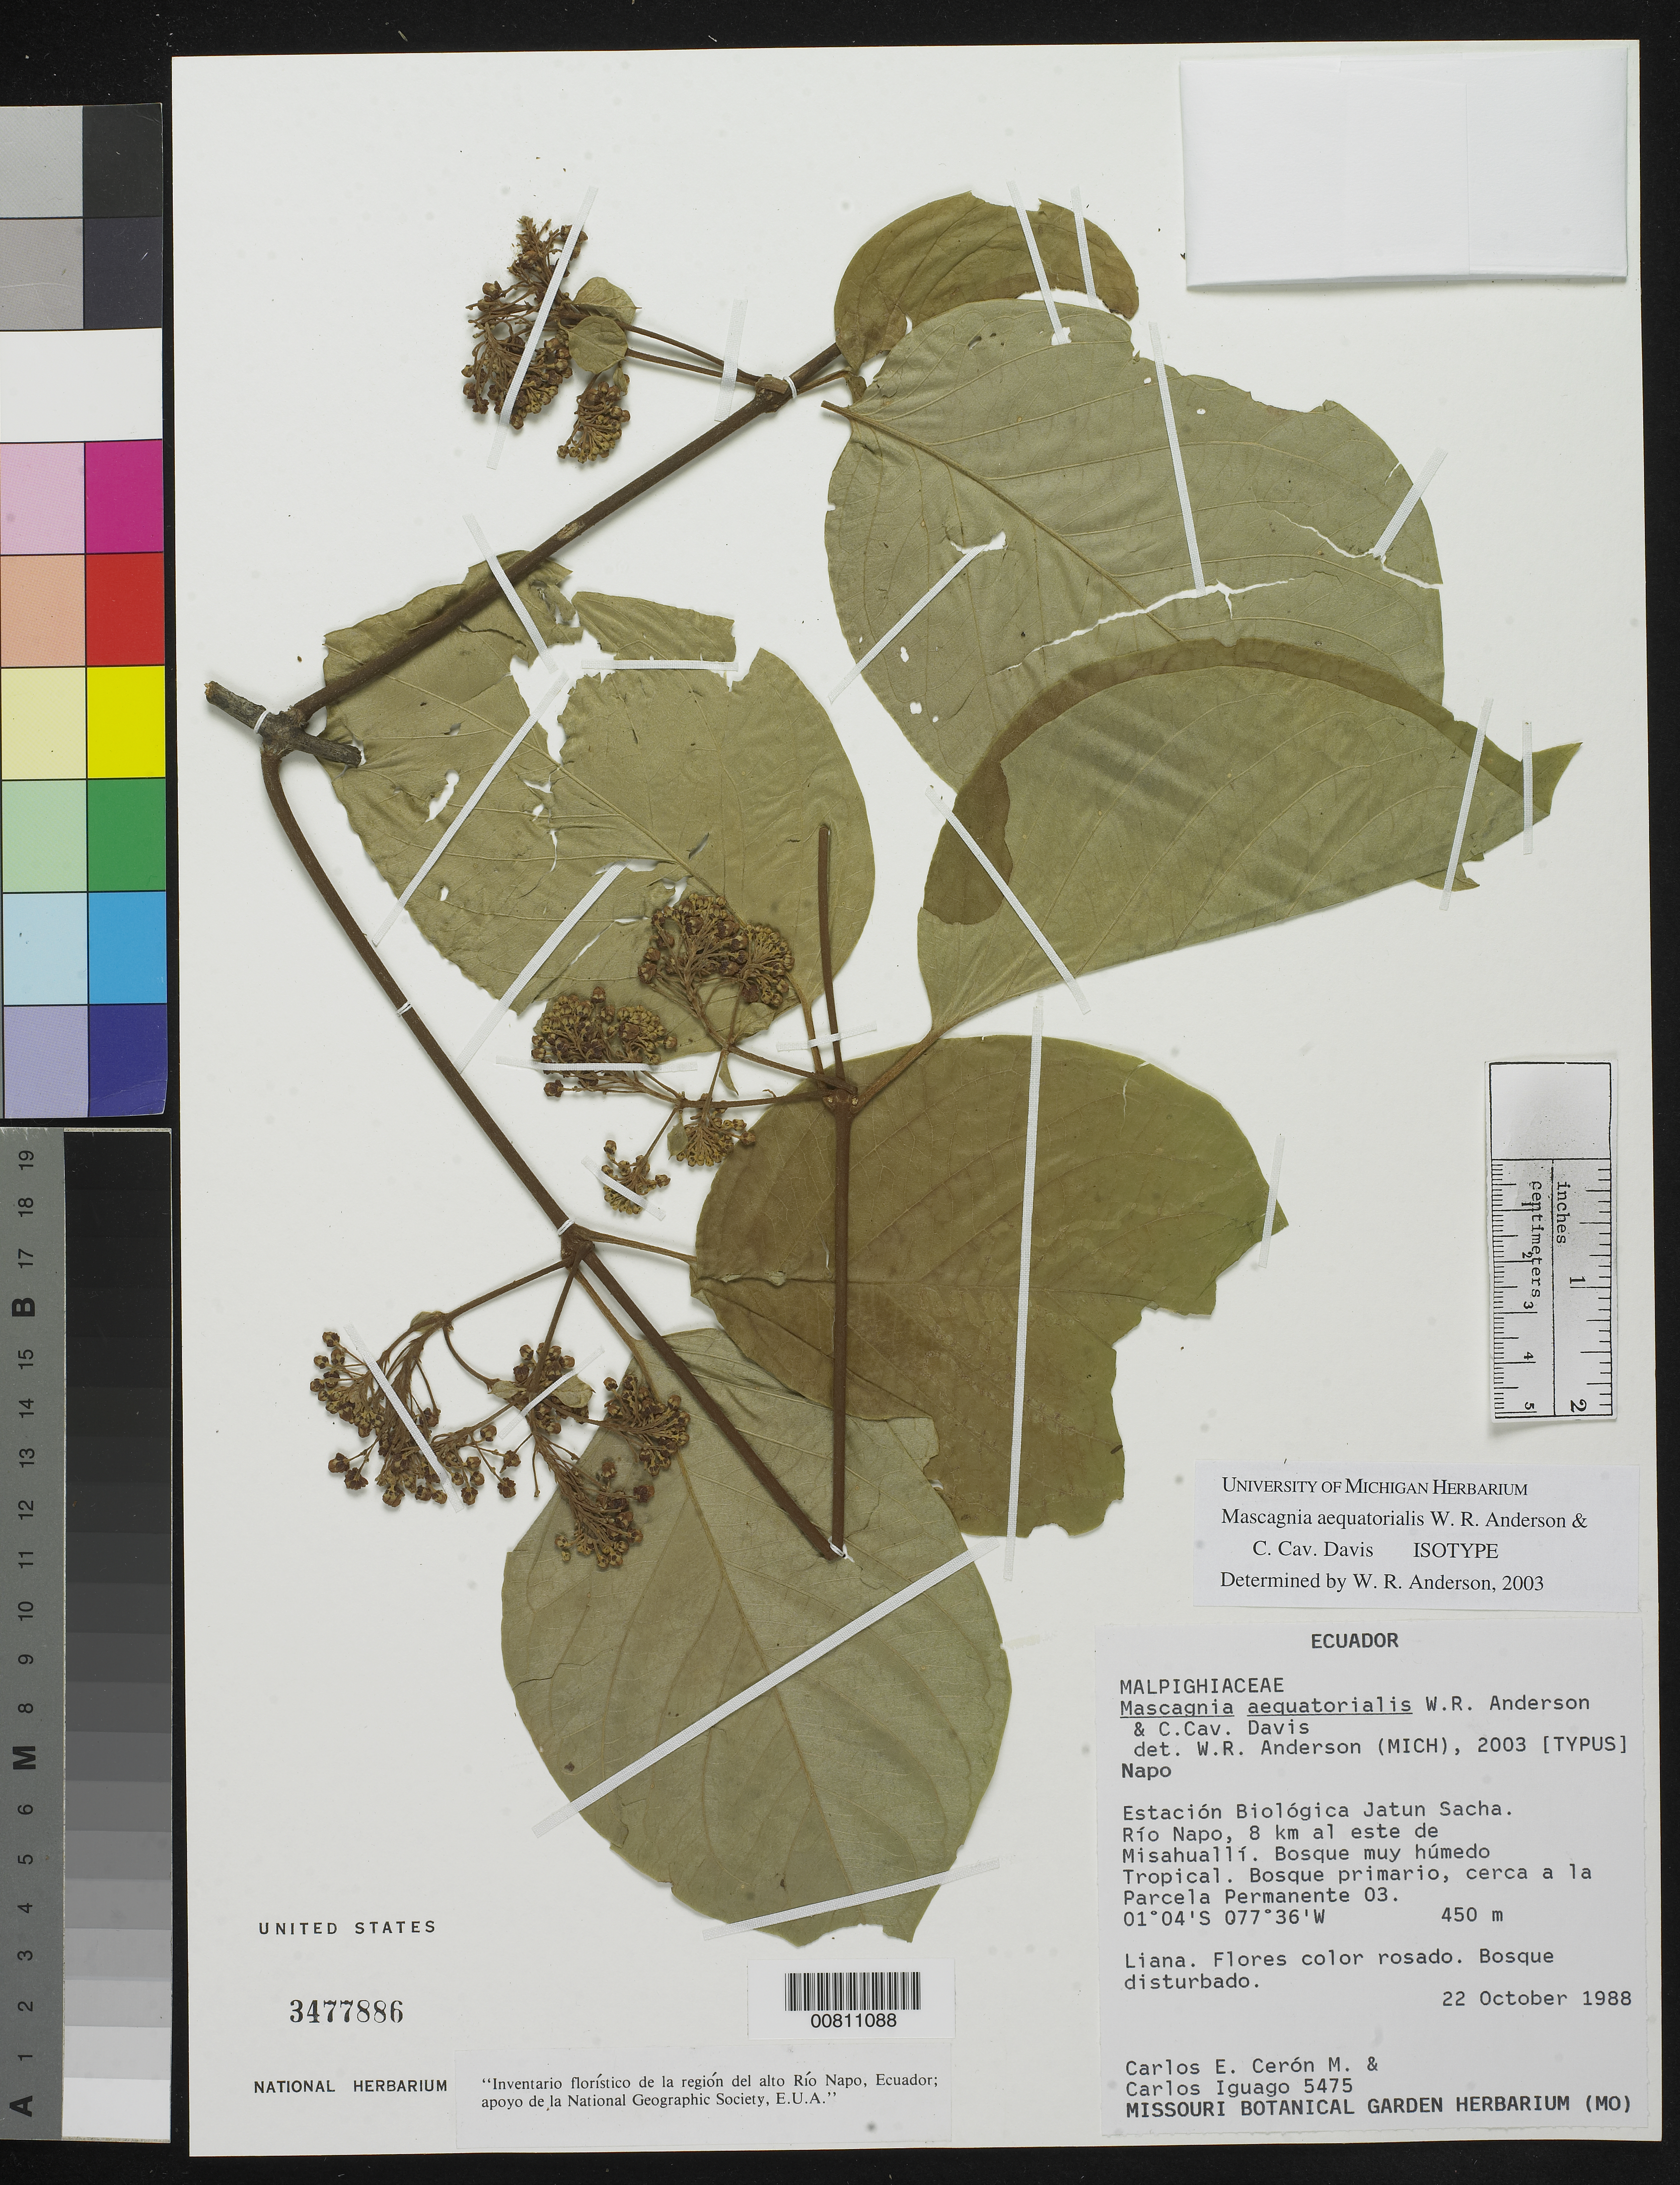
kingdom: Plantae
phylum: Tracheophyta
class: Magnoliopsida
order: Malpighiales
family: Malpighiaceae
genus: Mascagnia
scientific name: Mascagnia aequatorialis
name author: W.R. Anderson & C. Davis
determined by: Anderson, W. R., (MICH), University of Michigan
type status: Isotype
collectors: C. E. Cerón M. & C. Iguago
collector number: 5475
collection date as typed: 22 Oct 1988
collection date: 1988-10-22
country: Ecuador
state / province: Napo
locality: Estación Biológica Jatun Sacha, Río Napo, 8 km al este de Misahuallí, cerca a la Parcela Permanente 03.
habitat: Bosque muy húmedo tropical. Bosque primario.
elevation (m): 450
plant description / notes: Holotype at MICH.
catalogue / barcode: US 3477886